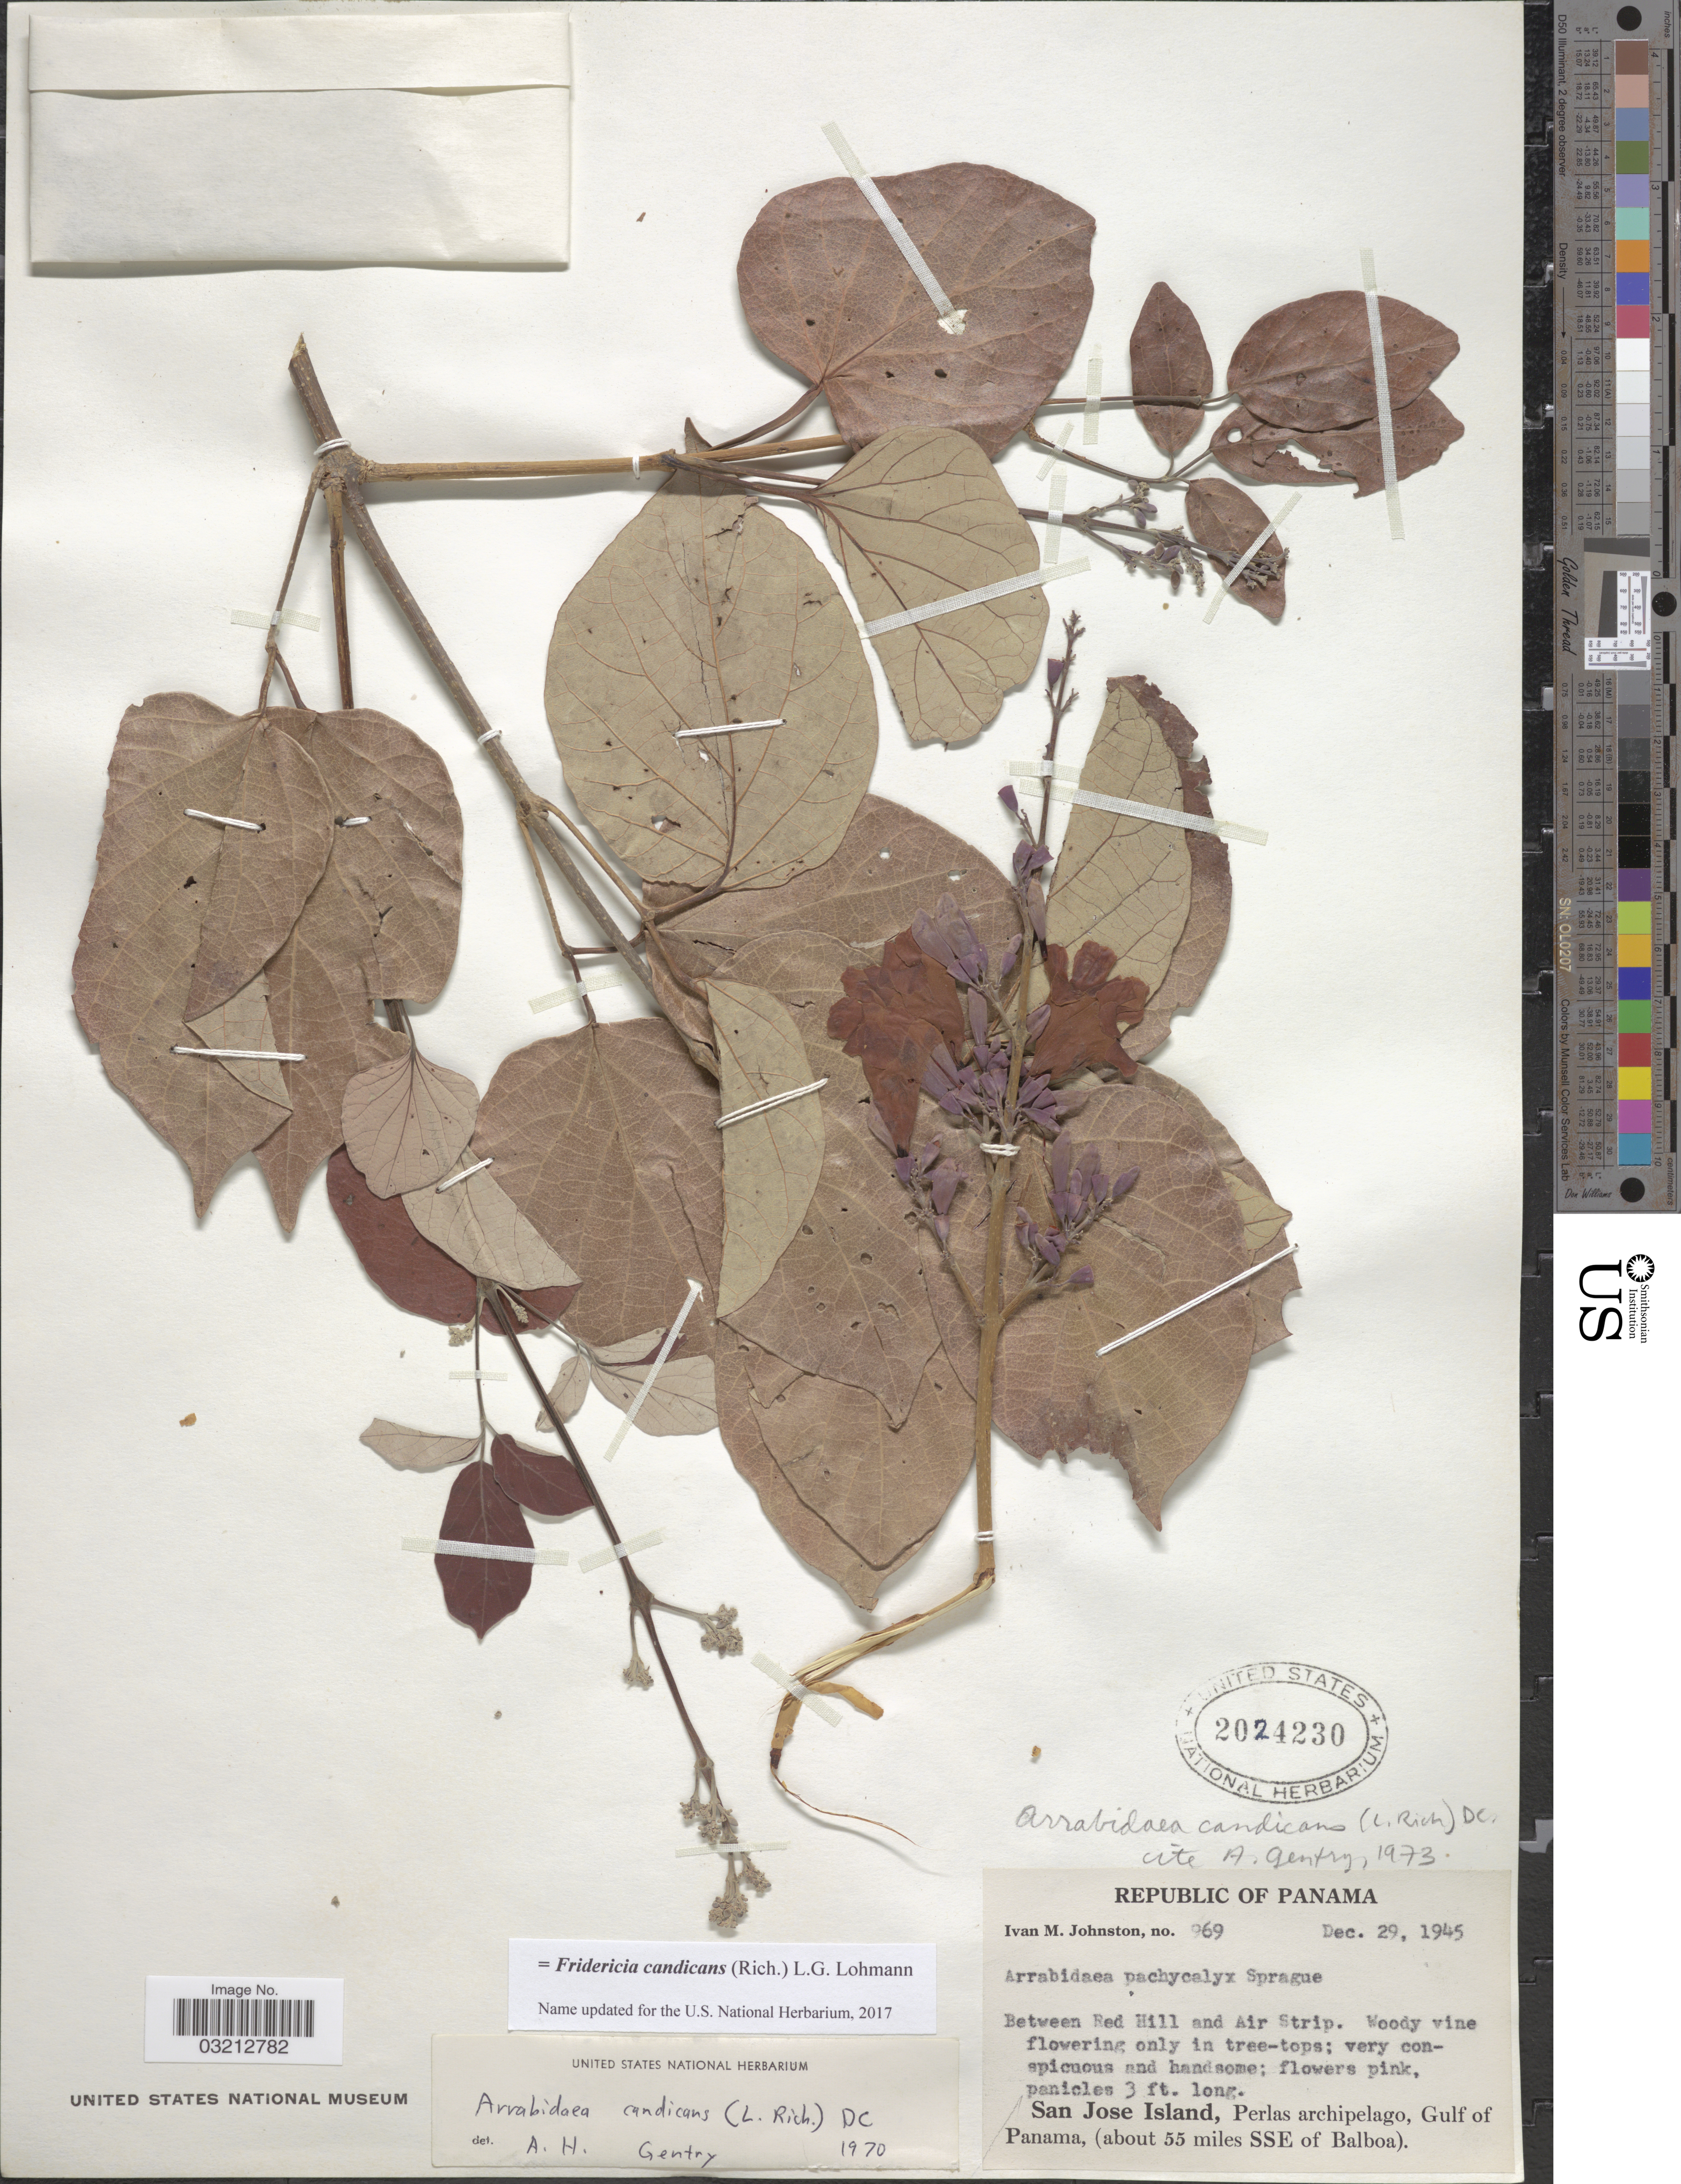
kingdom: Plantae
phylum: Tracheophyta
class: Magnoliopsida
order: Lamiales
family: Bignoniaceae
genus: Fridericia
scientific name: Fridericia candicans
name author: (Rich.) L.G. Lohmann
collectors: I.M. Johnston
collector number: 969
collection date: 1945-12-29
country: Panama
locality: Between Red Hill and Air Strip. San Jose Island, Perlas archipelago, Gulf of Panama, (about 55 miles SSE of Balboa).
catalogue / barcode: US 2024230